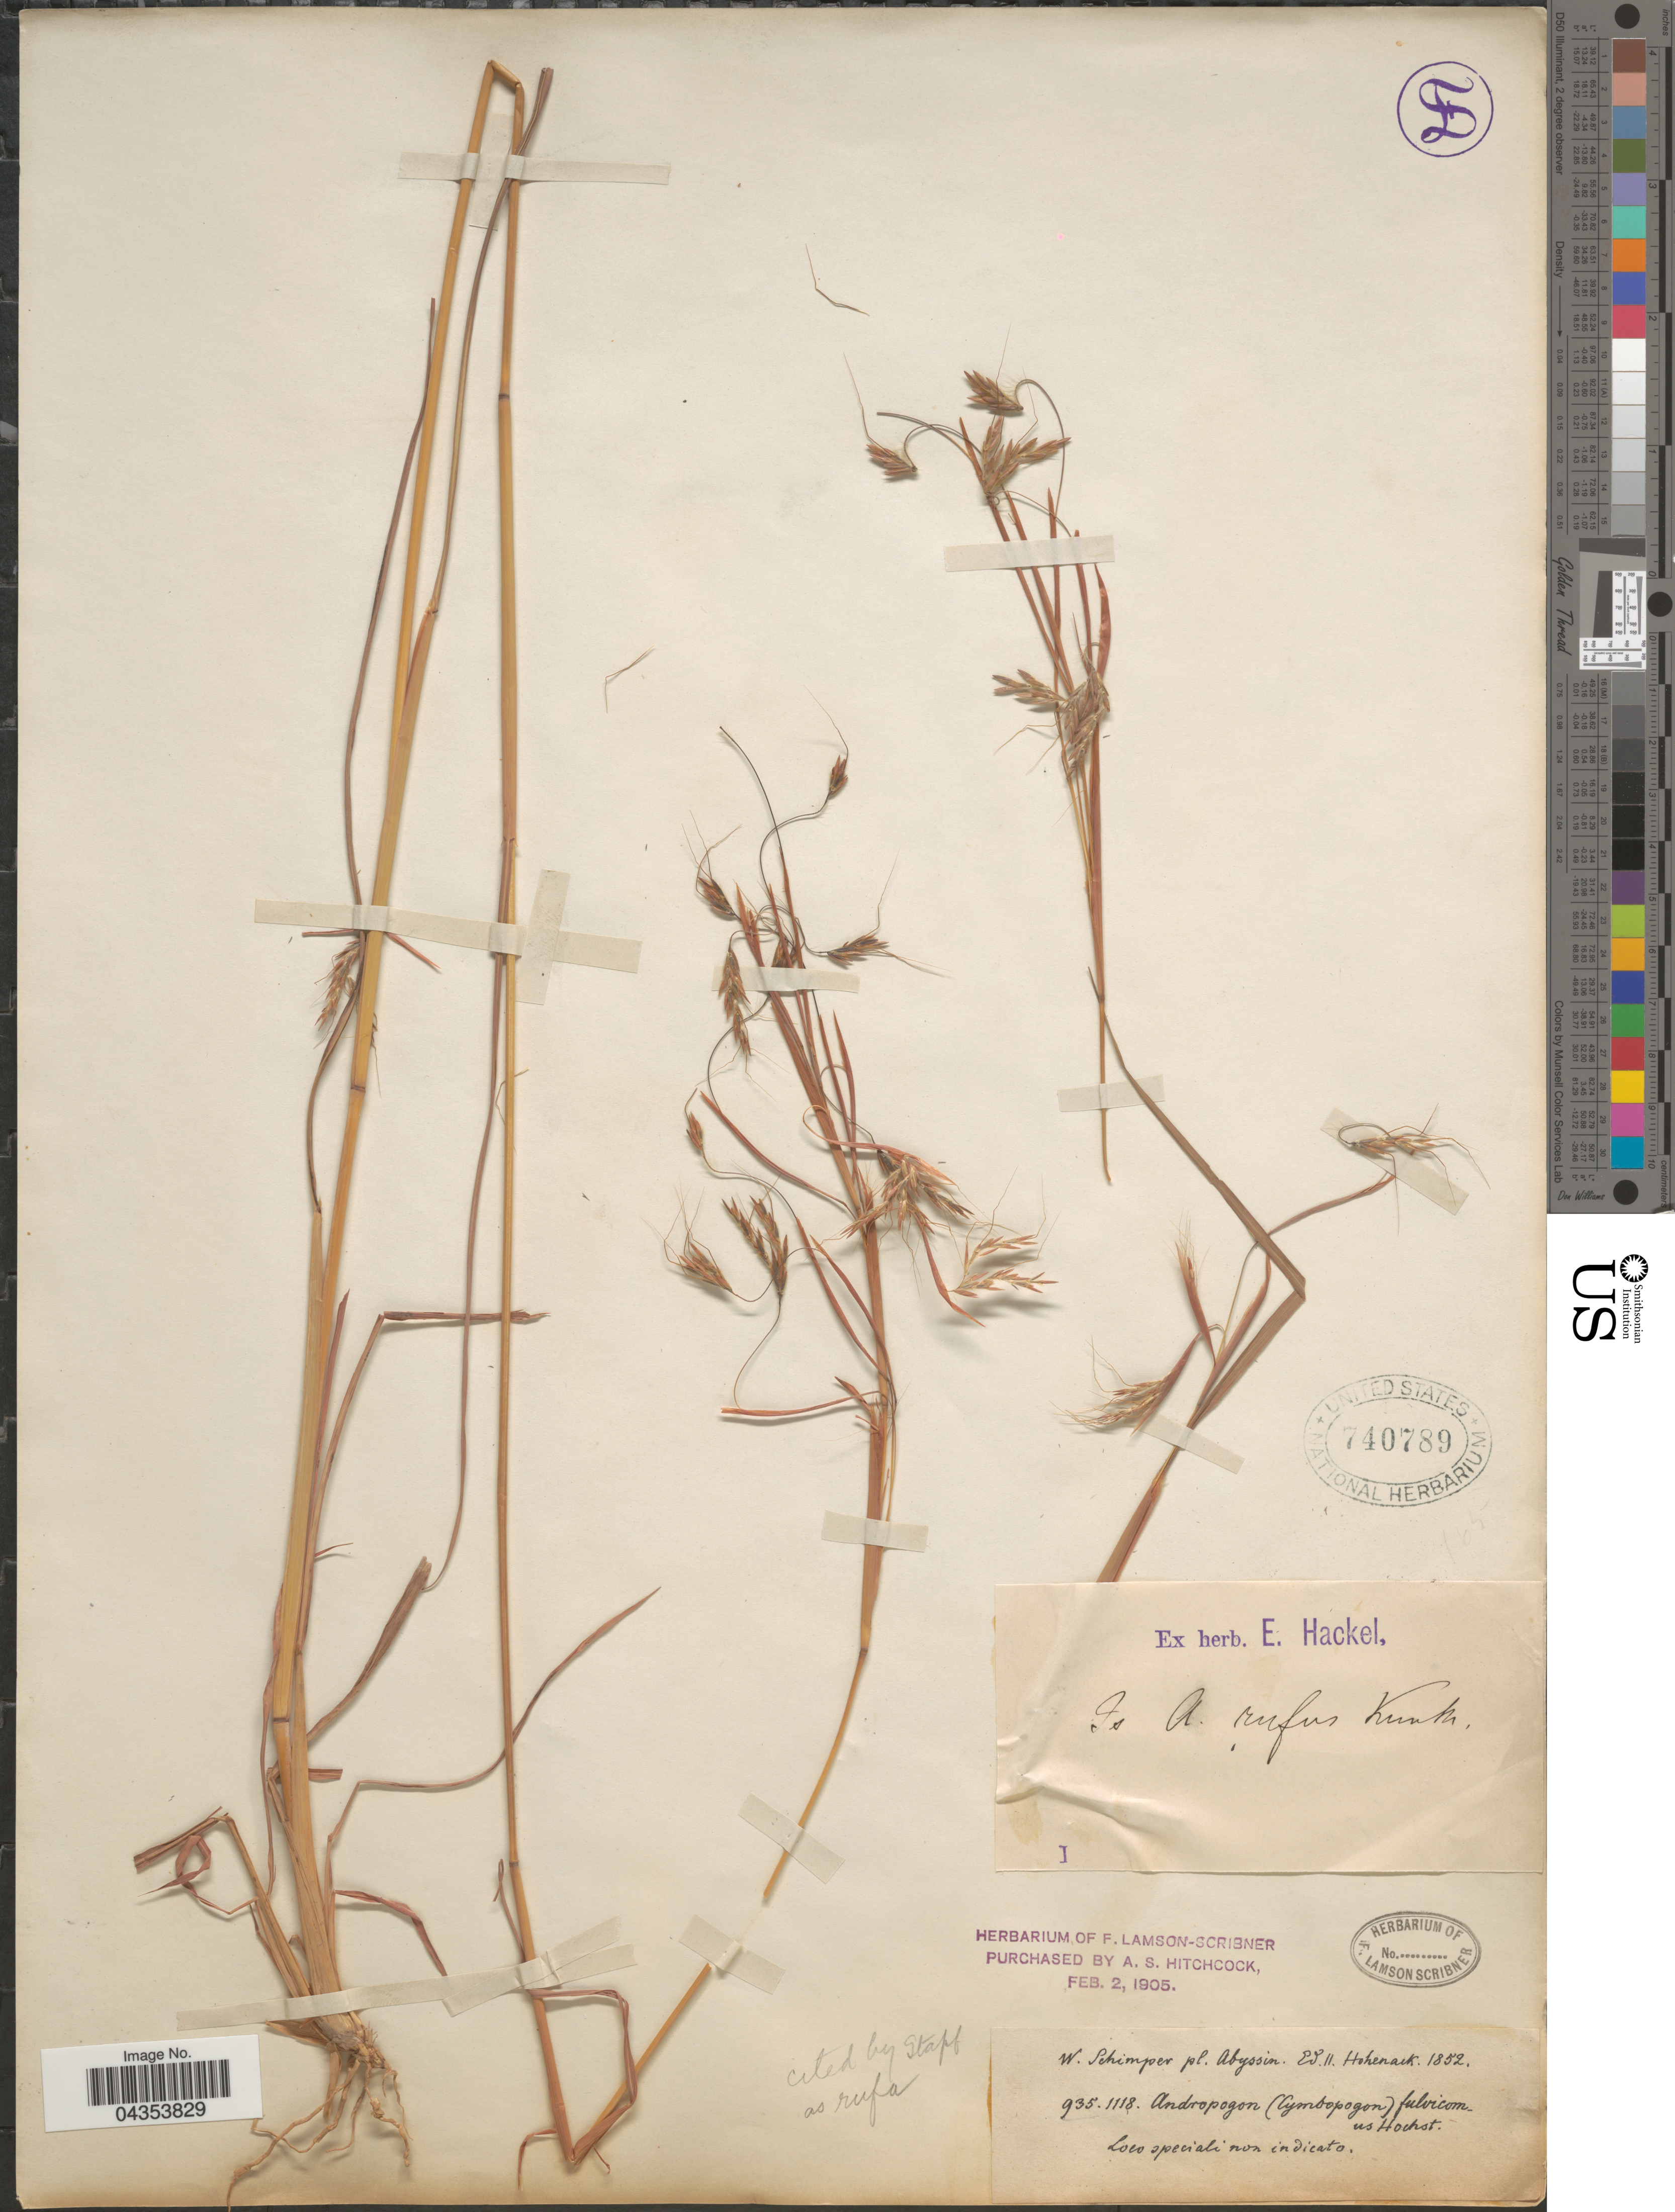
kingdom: Plantae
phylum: Tracheophyta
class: Liliopsida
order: Poales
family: Poaceae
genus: Hyparrhenia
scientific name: Hyparrhenia rufa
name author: (Nees) Stapf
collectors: W. Schimper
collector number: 935/1118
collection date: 1852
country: Ethiopia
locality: Abyssin. Loco speciali non indicato.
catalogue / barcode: US 740789